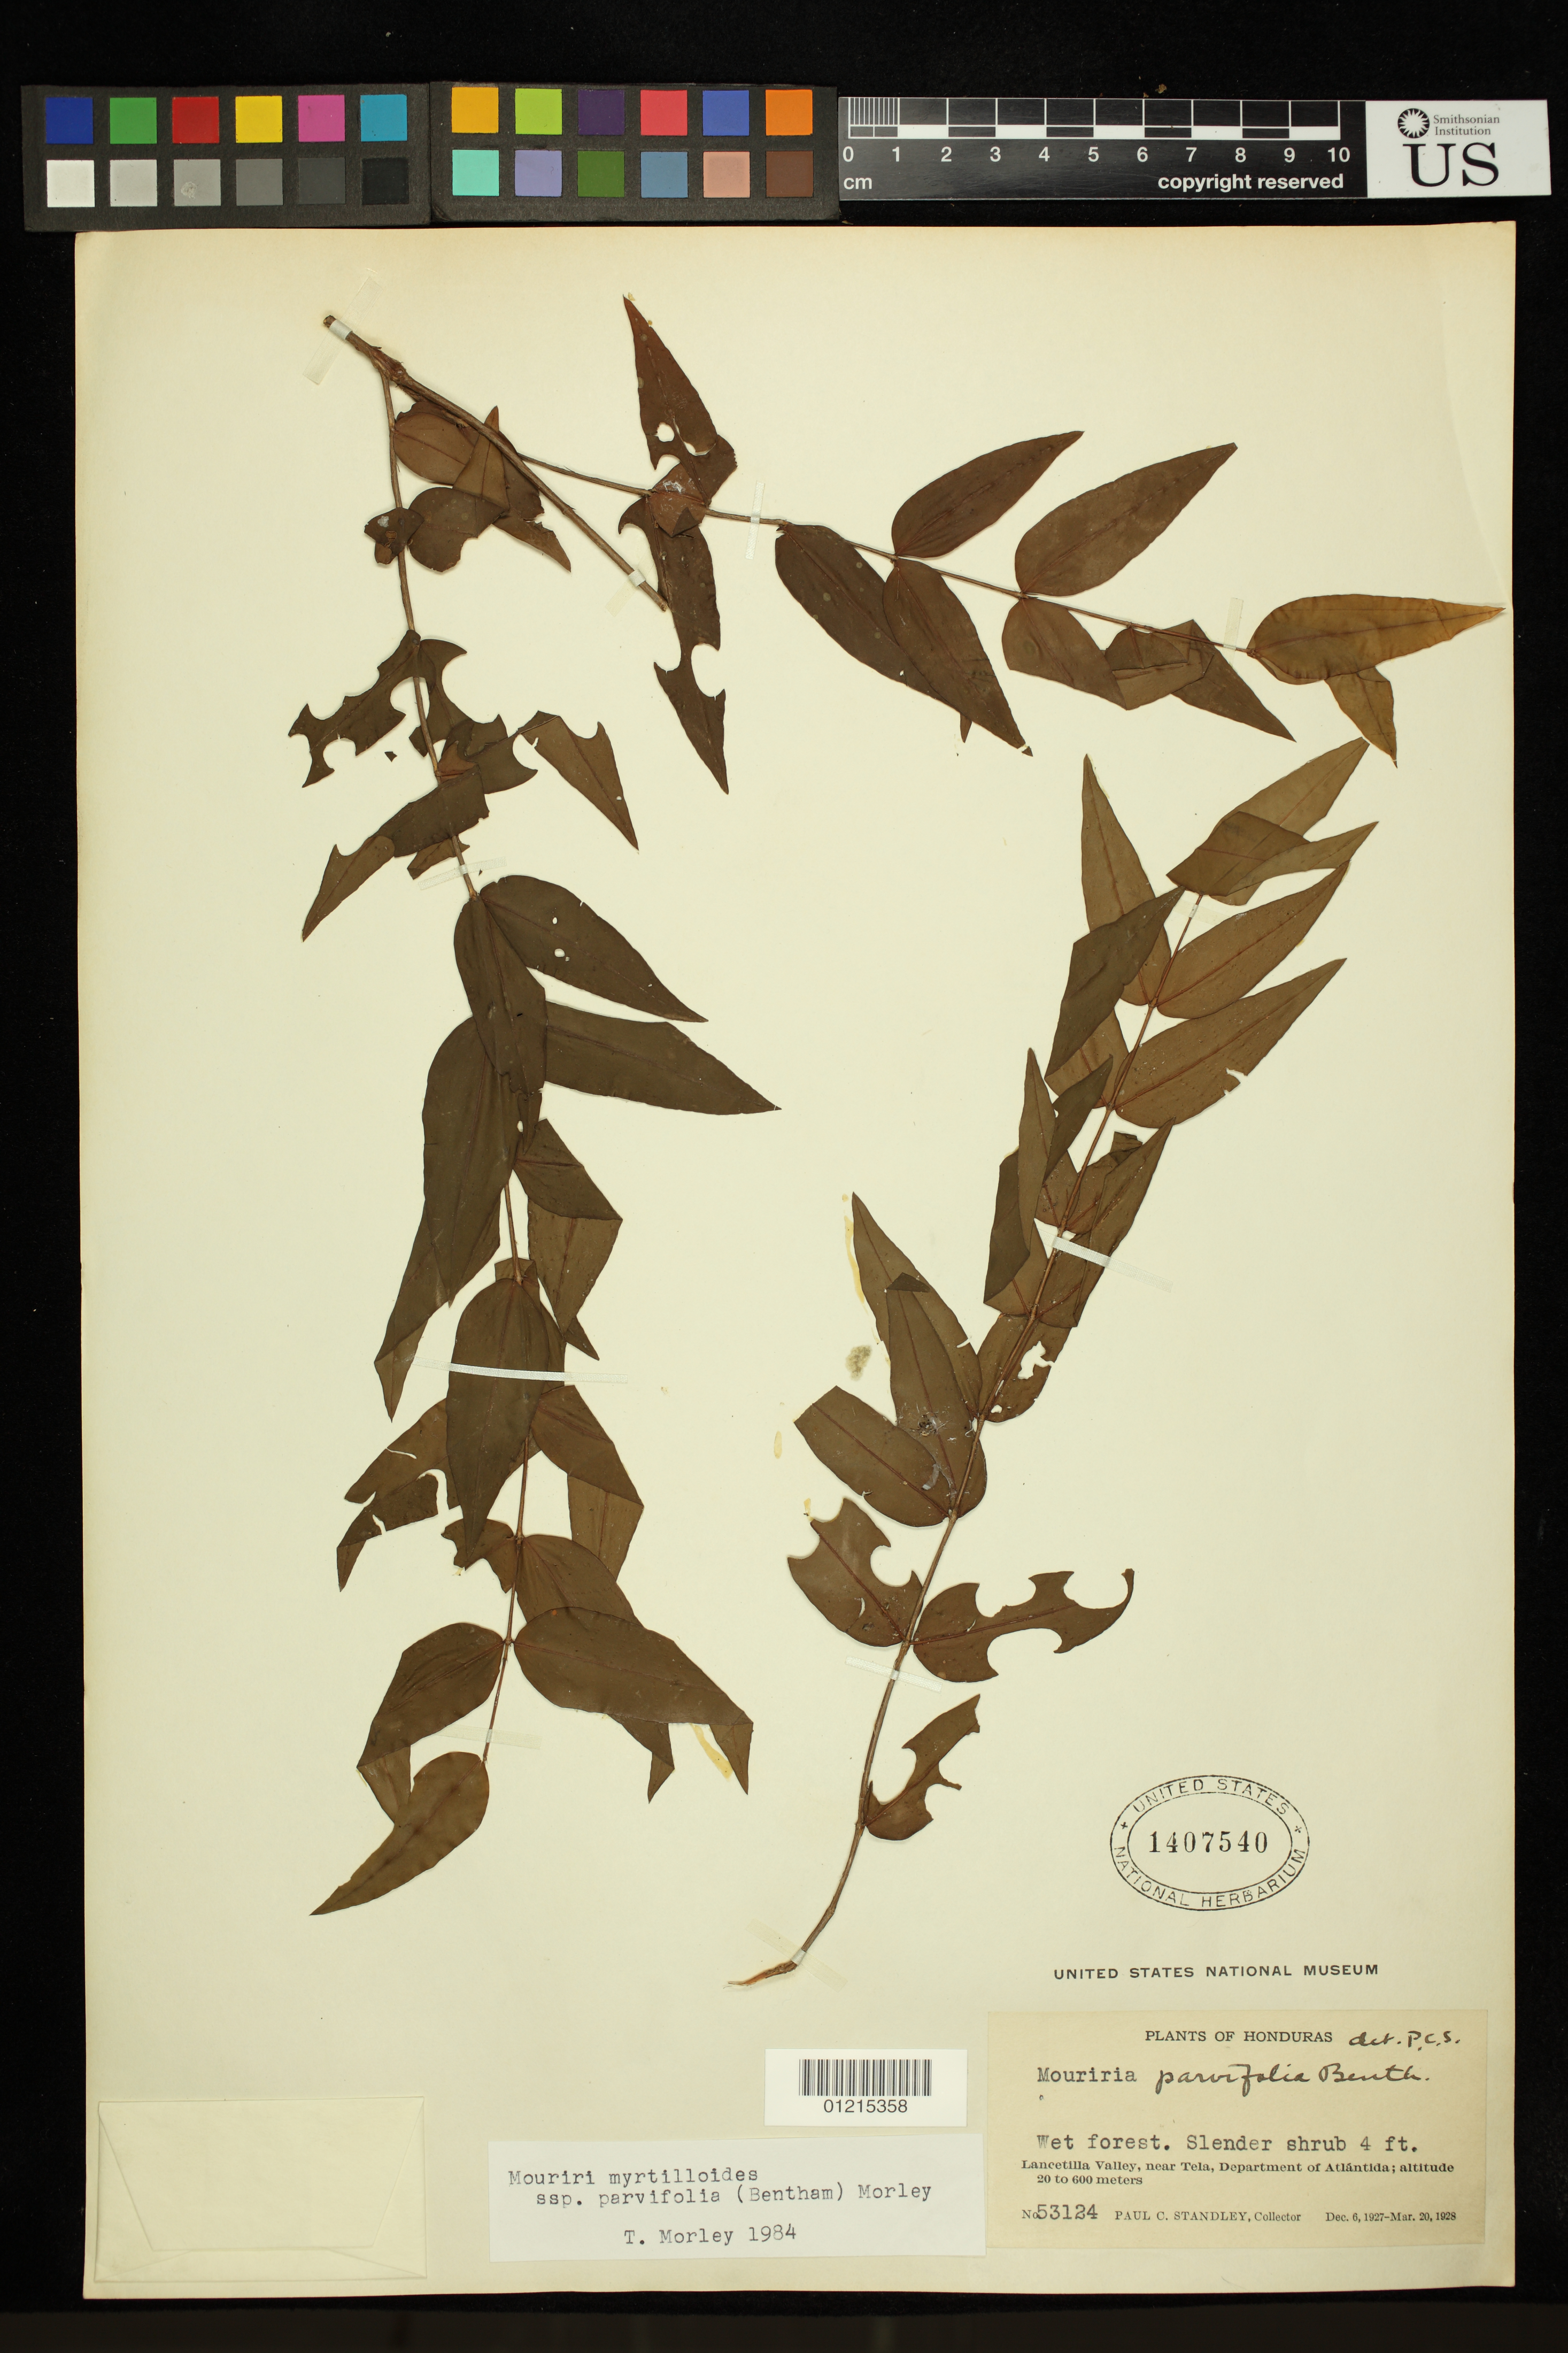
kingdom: Plantae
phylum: Tracheophyta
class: Magnoliopsida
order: Myrtales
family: Melastomataceae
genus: Mouriri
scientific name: Mouriri parvifolia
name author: Benth.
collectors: P. C. Standley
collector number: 53124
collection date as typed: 06 Dec 1927 to 20 Mar 1928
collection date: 1927-12-06/1928-03-20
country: Honduras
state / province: Atlántida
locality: Lancetilla Valley, near Tela.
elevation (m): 20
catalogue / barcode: US 1407540